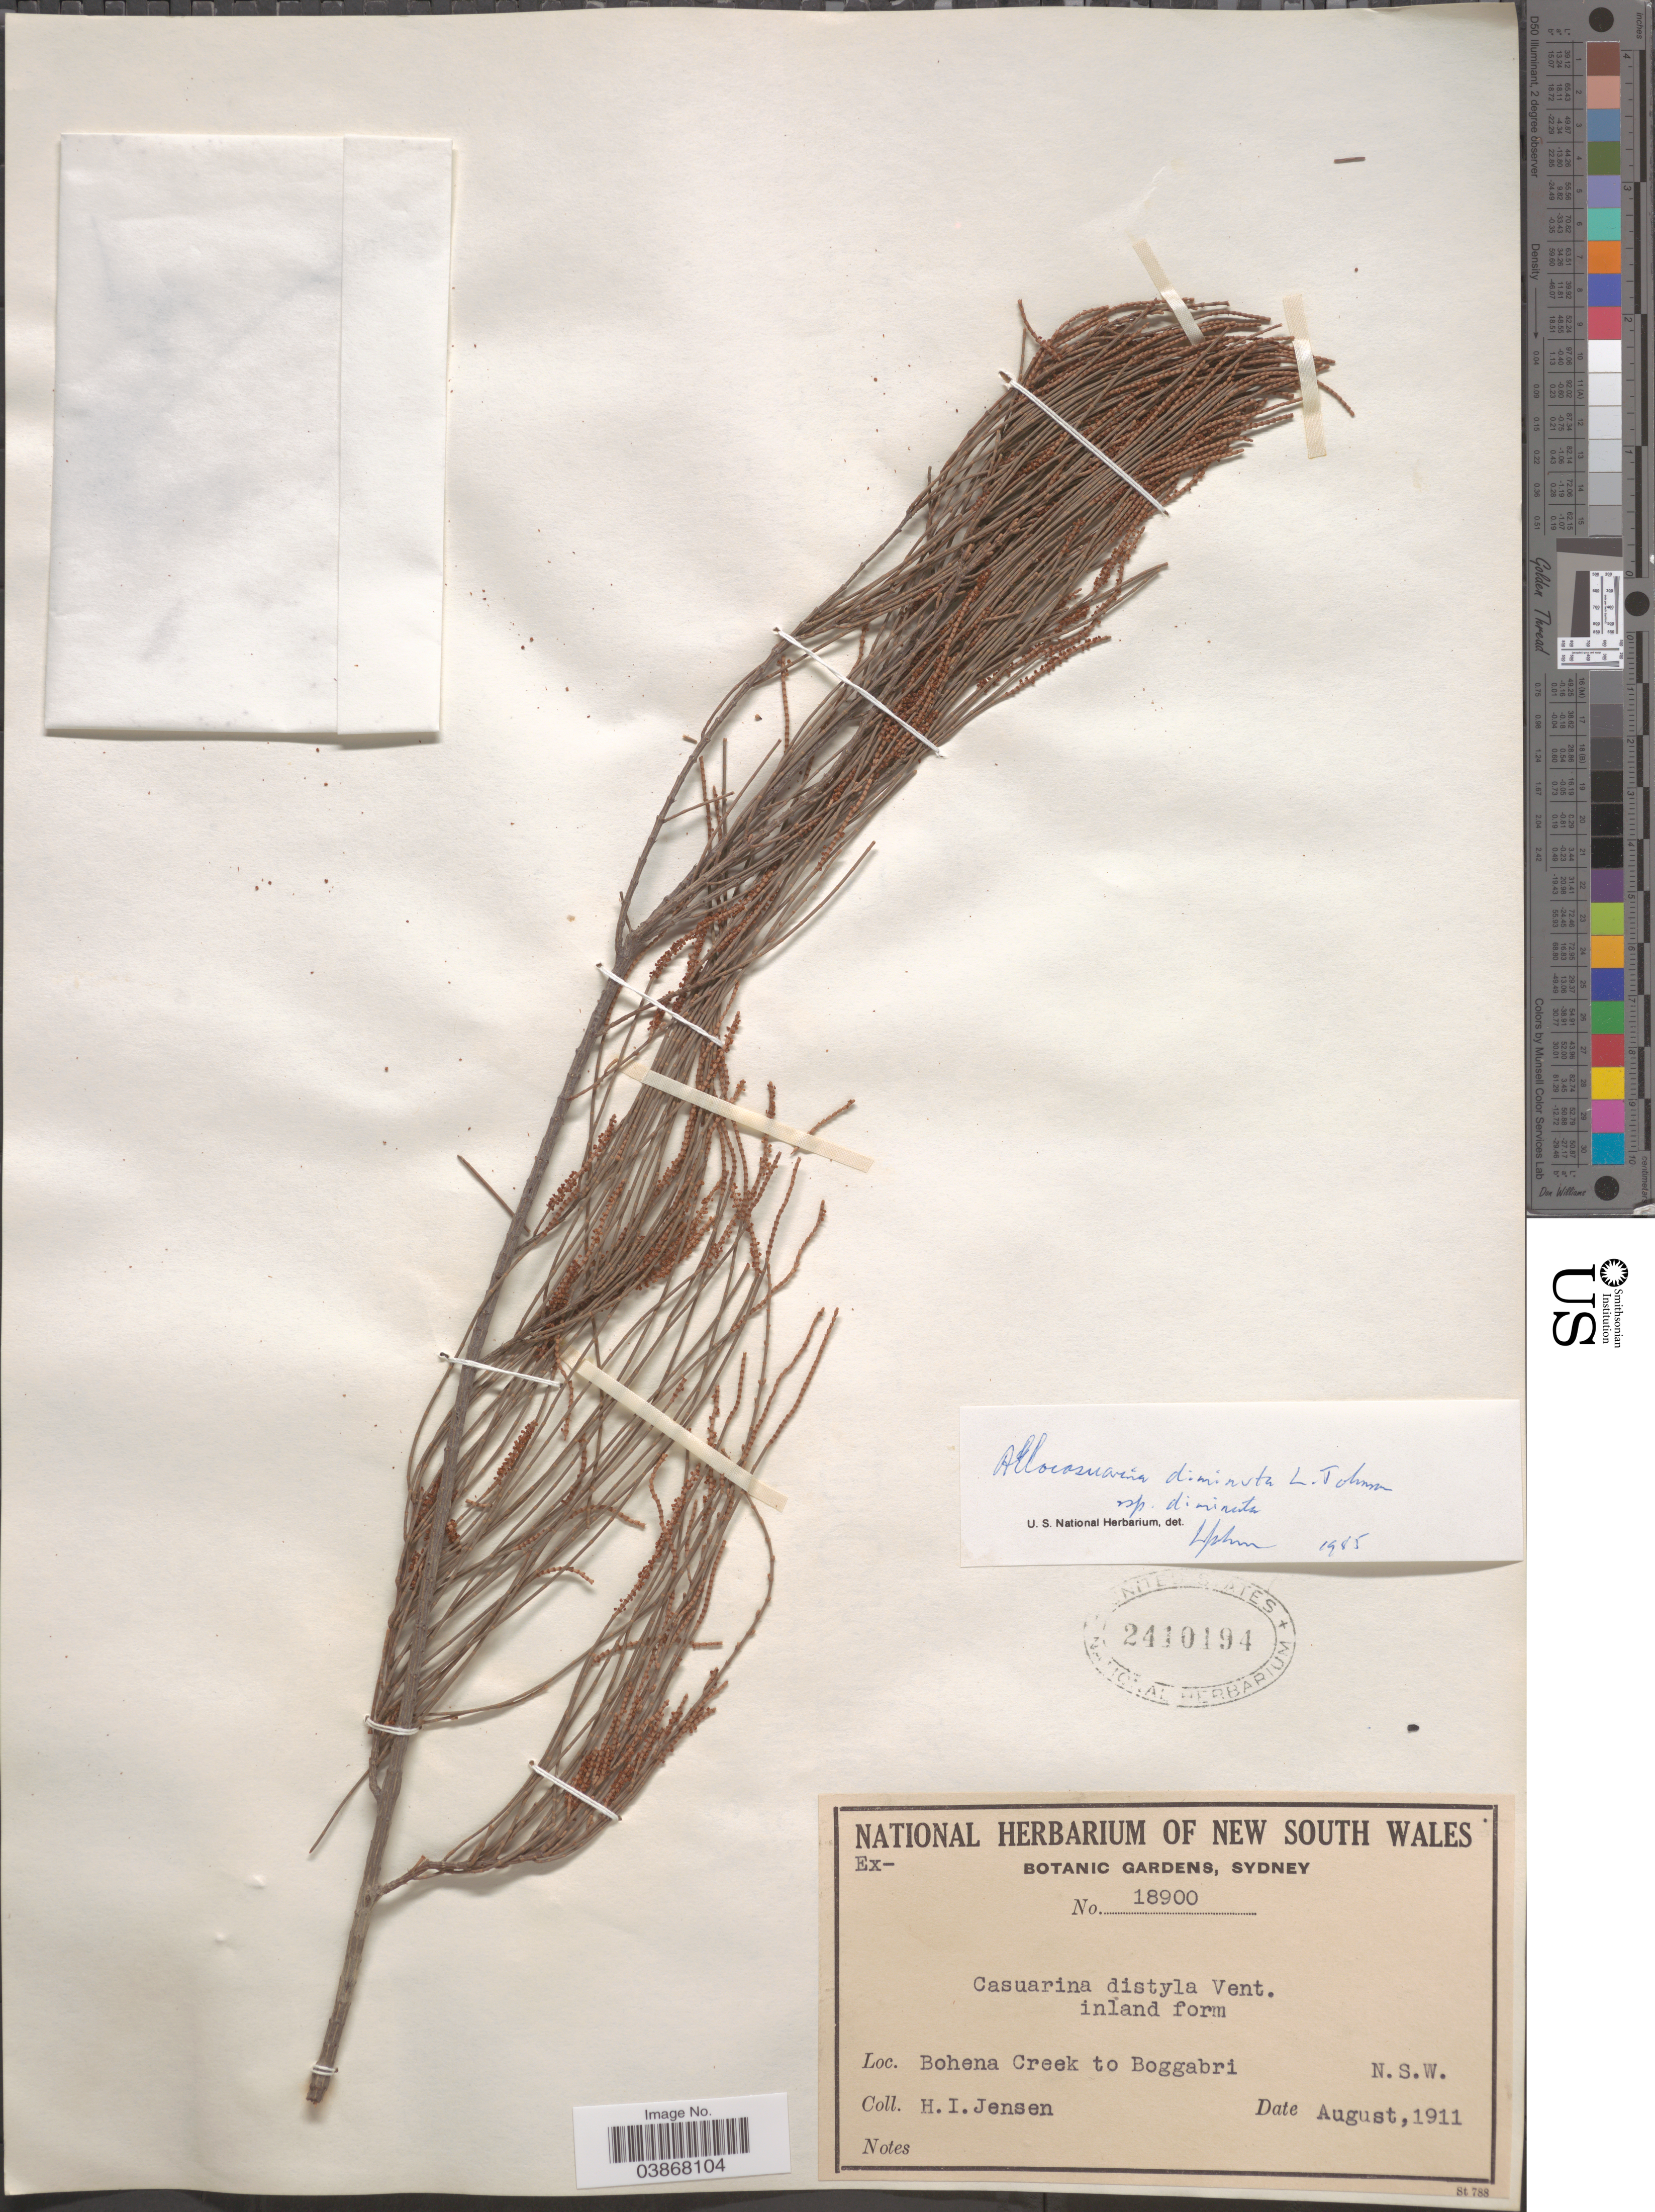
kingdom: Plantae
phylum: Tracheophyta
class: Magnoliopsida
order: Fagales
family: Casuarinaceae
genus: Allocasuarina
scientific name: Allocasuarina diminuta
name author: L.A.S. Johnson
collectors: H. I. Jensen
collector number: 18900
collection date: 1911-08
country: Australia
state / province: New South Wales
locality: Bohena Creek to Boggabri.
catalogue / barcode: US 2410194